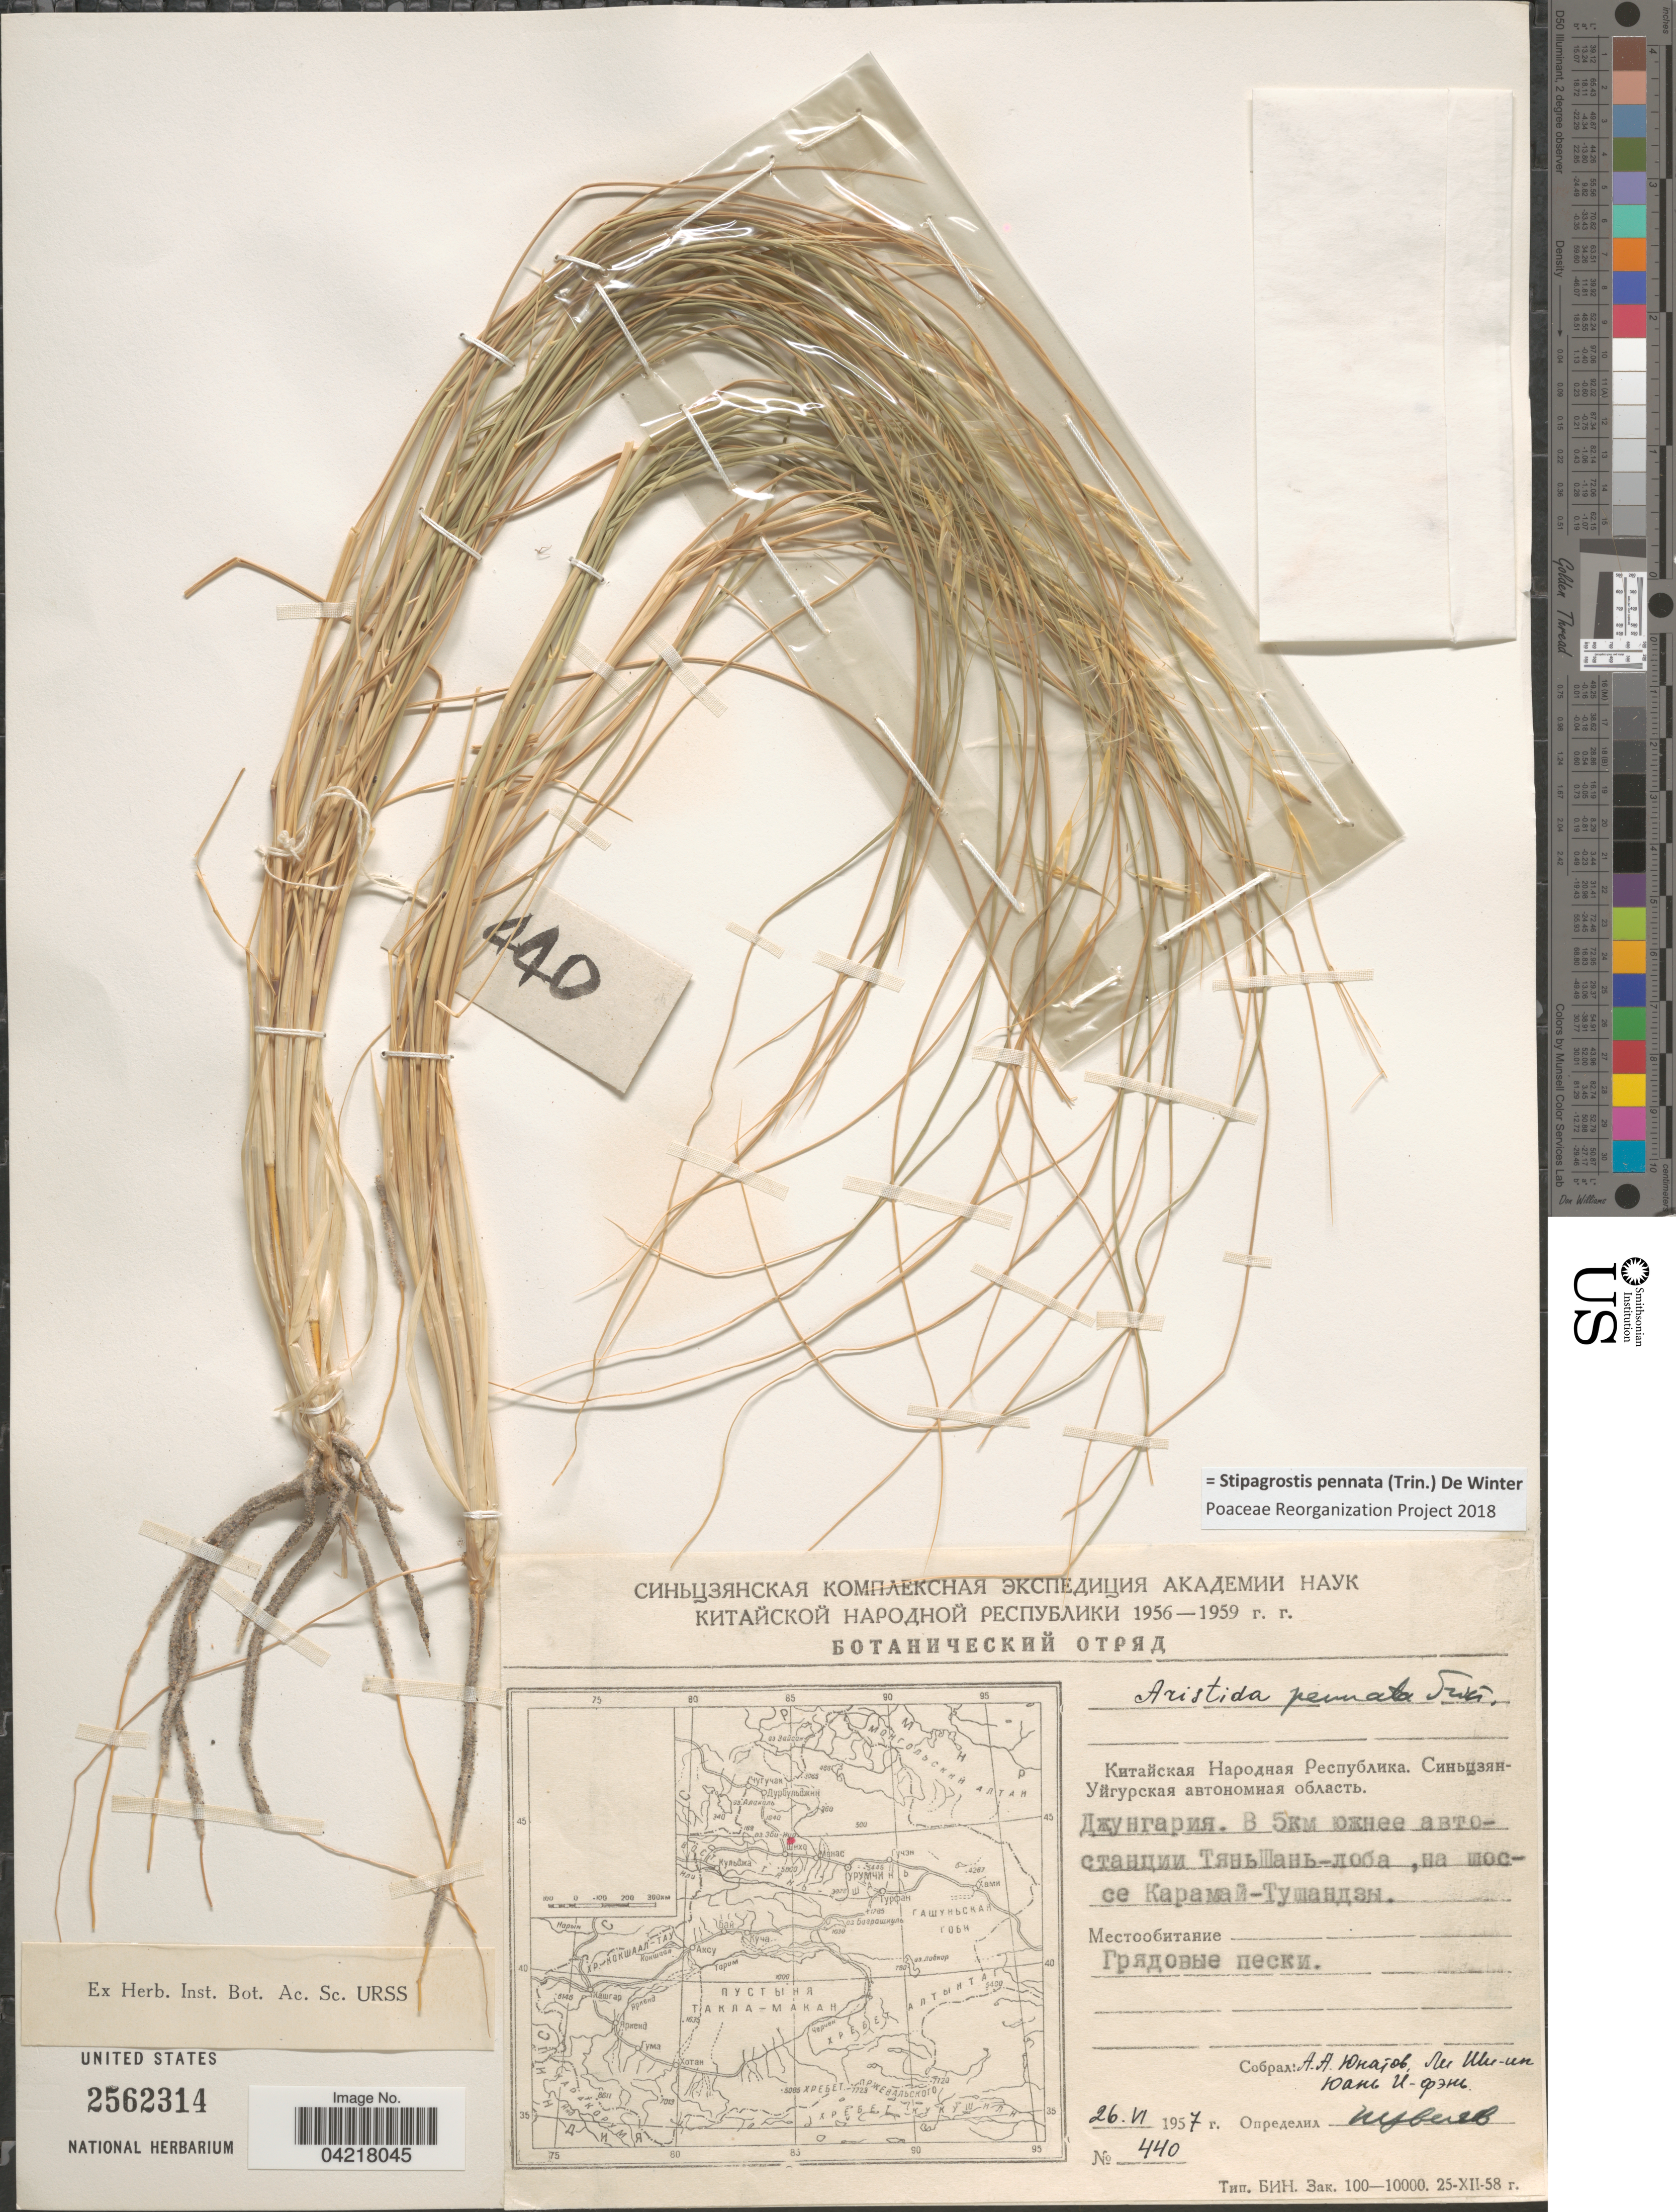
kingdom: Plantae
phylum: Tracheophyta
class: Liliopsida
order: Poales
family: Poaceae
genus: Stipagrostis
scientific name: Stipagrostis pennata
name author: (Trin.) De Winter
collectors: A. Unatov, Lee Shi-in & Yuan I-fen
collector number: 440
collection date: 1957-06-26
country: China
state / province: Xinjiang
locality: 5 km S of autostation Tian Shan-loba on the road Karamay-Tushandzy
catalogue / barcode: US 2562314